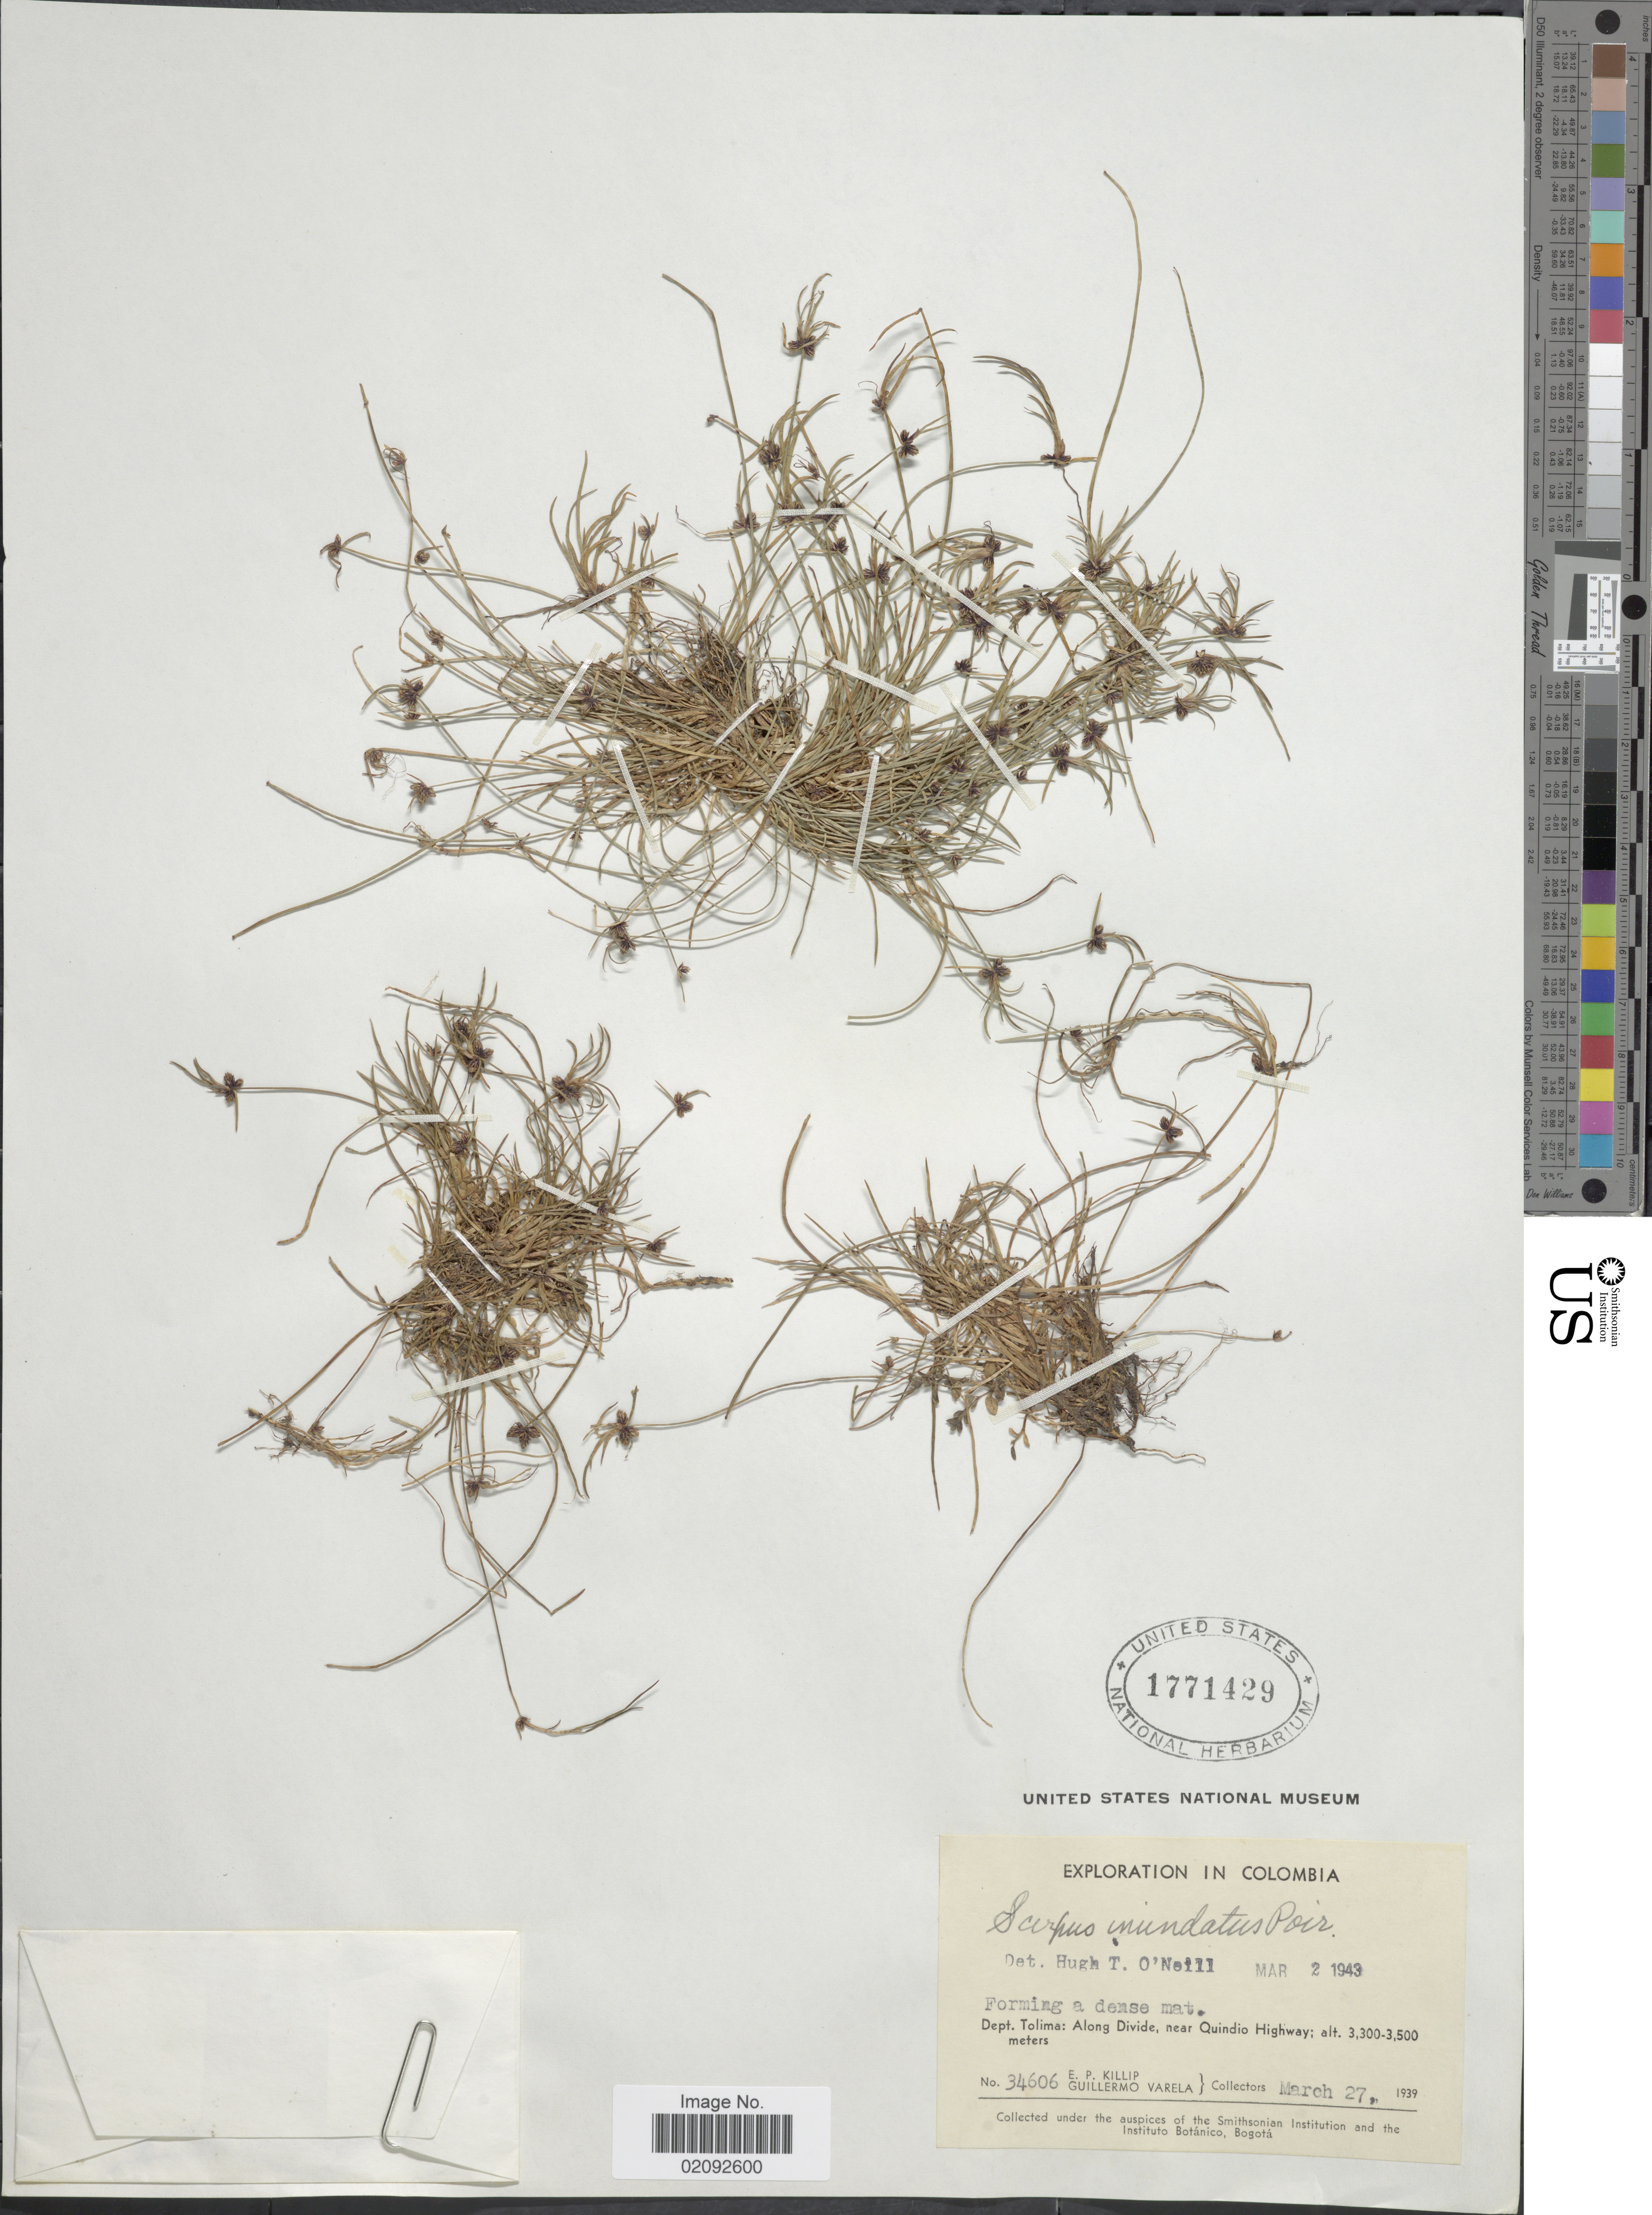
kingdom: Plantae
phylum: Tracheophyta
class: Liliopsida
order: Poales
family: Cyperaceae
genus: Isolepis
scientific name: Isolepis nigricans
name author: Kunth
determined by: Strong, Mark T., (BOT), Smithsonian Institution - National Museum of Natural History (UNITED STATES)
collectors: E. P. Killip & G. Varela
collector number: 34606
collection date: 1939-03-27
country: Colombia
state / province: Tolima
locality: Along Divide, near Quindio Highway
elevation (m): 3300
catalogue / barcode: US 1771429